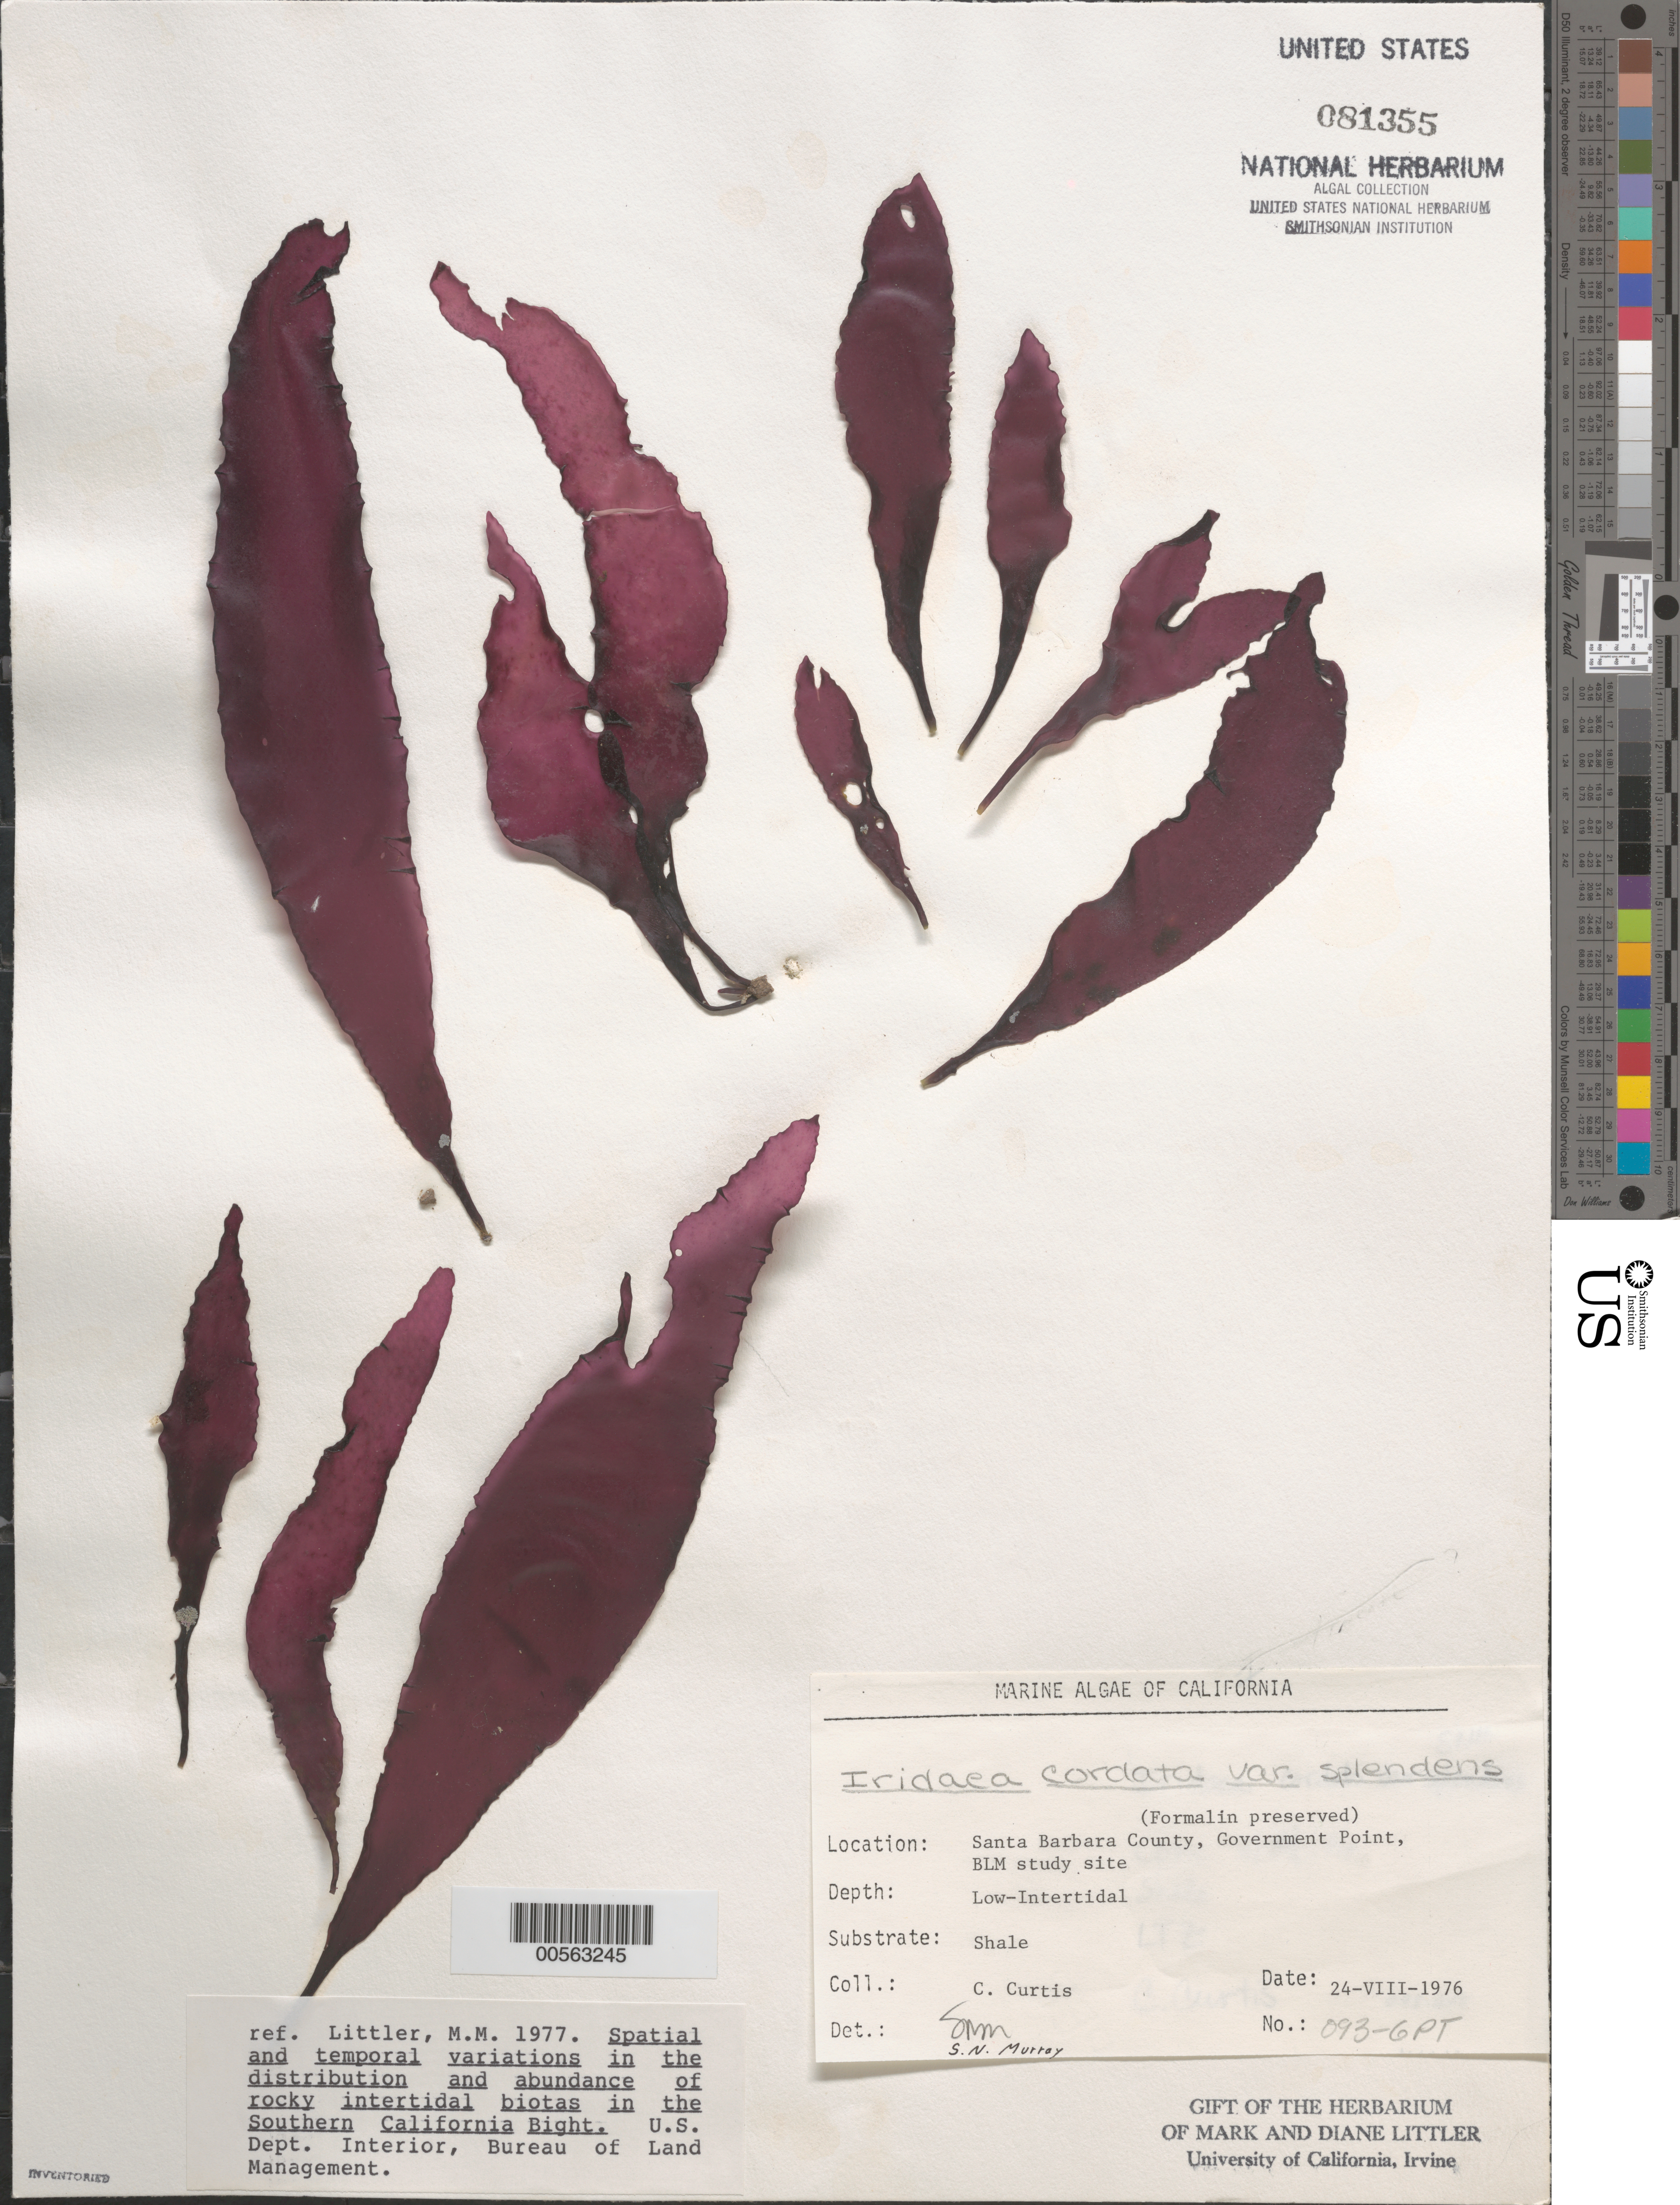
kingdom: Plantae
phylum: Rhodophyta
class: Florideophyceae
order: Gigartinales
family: Gigartinaceae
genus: Iridaea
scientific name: Iridaea cordata var. splendens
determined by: Murray, S. N.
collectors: C. Curtis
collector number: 093-gpt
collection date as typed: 24 Aug 1976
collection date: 1976-08-24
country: United States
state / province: California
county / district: Santa Barbara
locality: Government Point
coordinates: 34 26'31"N, 120 24'06"W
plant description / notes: BLM-SOCALBIGHT Rocky Intertidal Survey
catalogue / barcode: US 81355